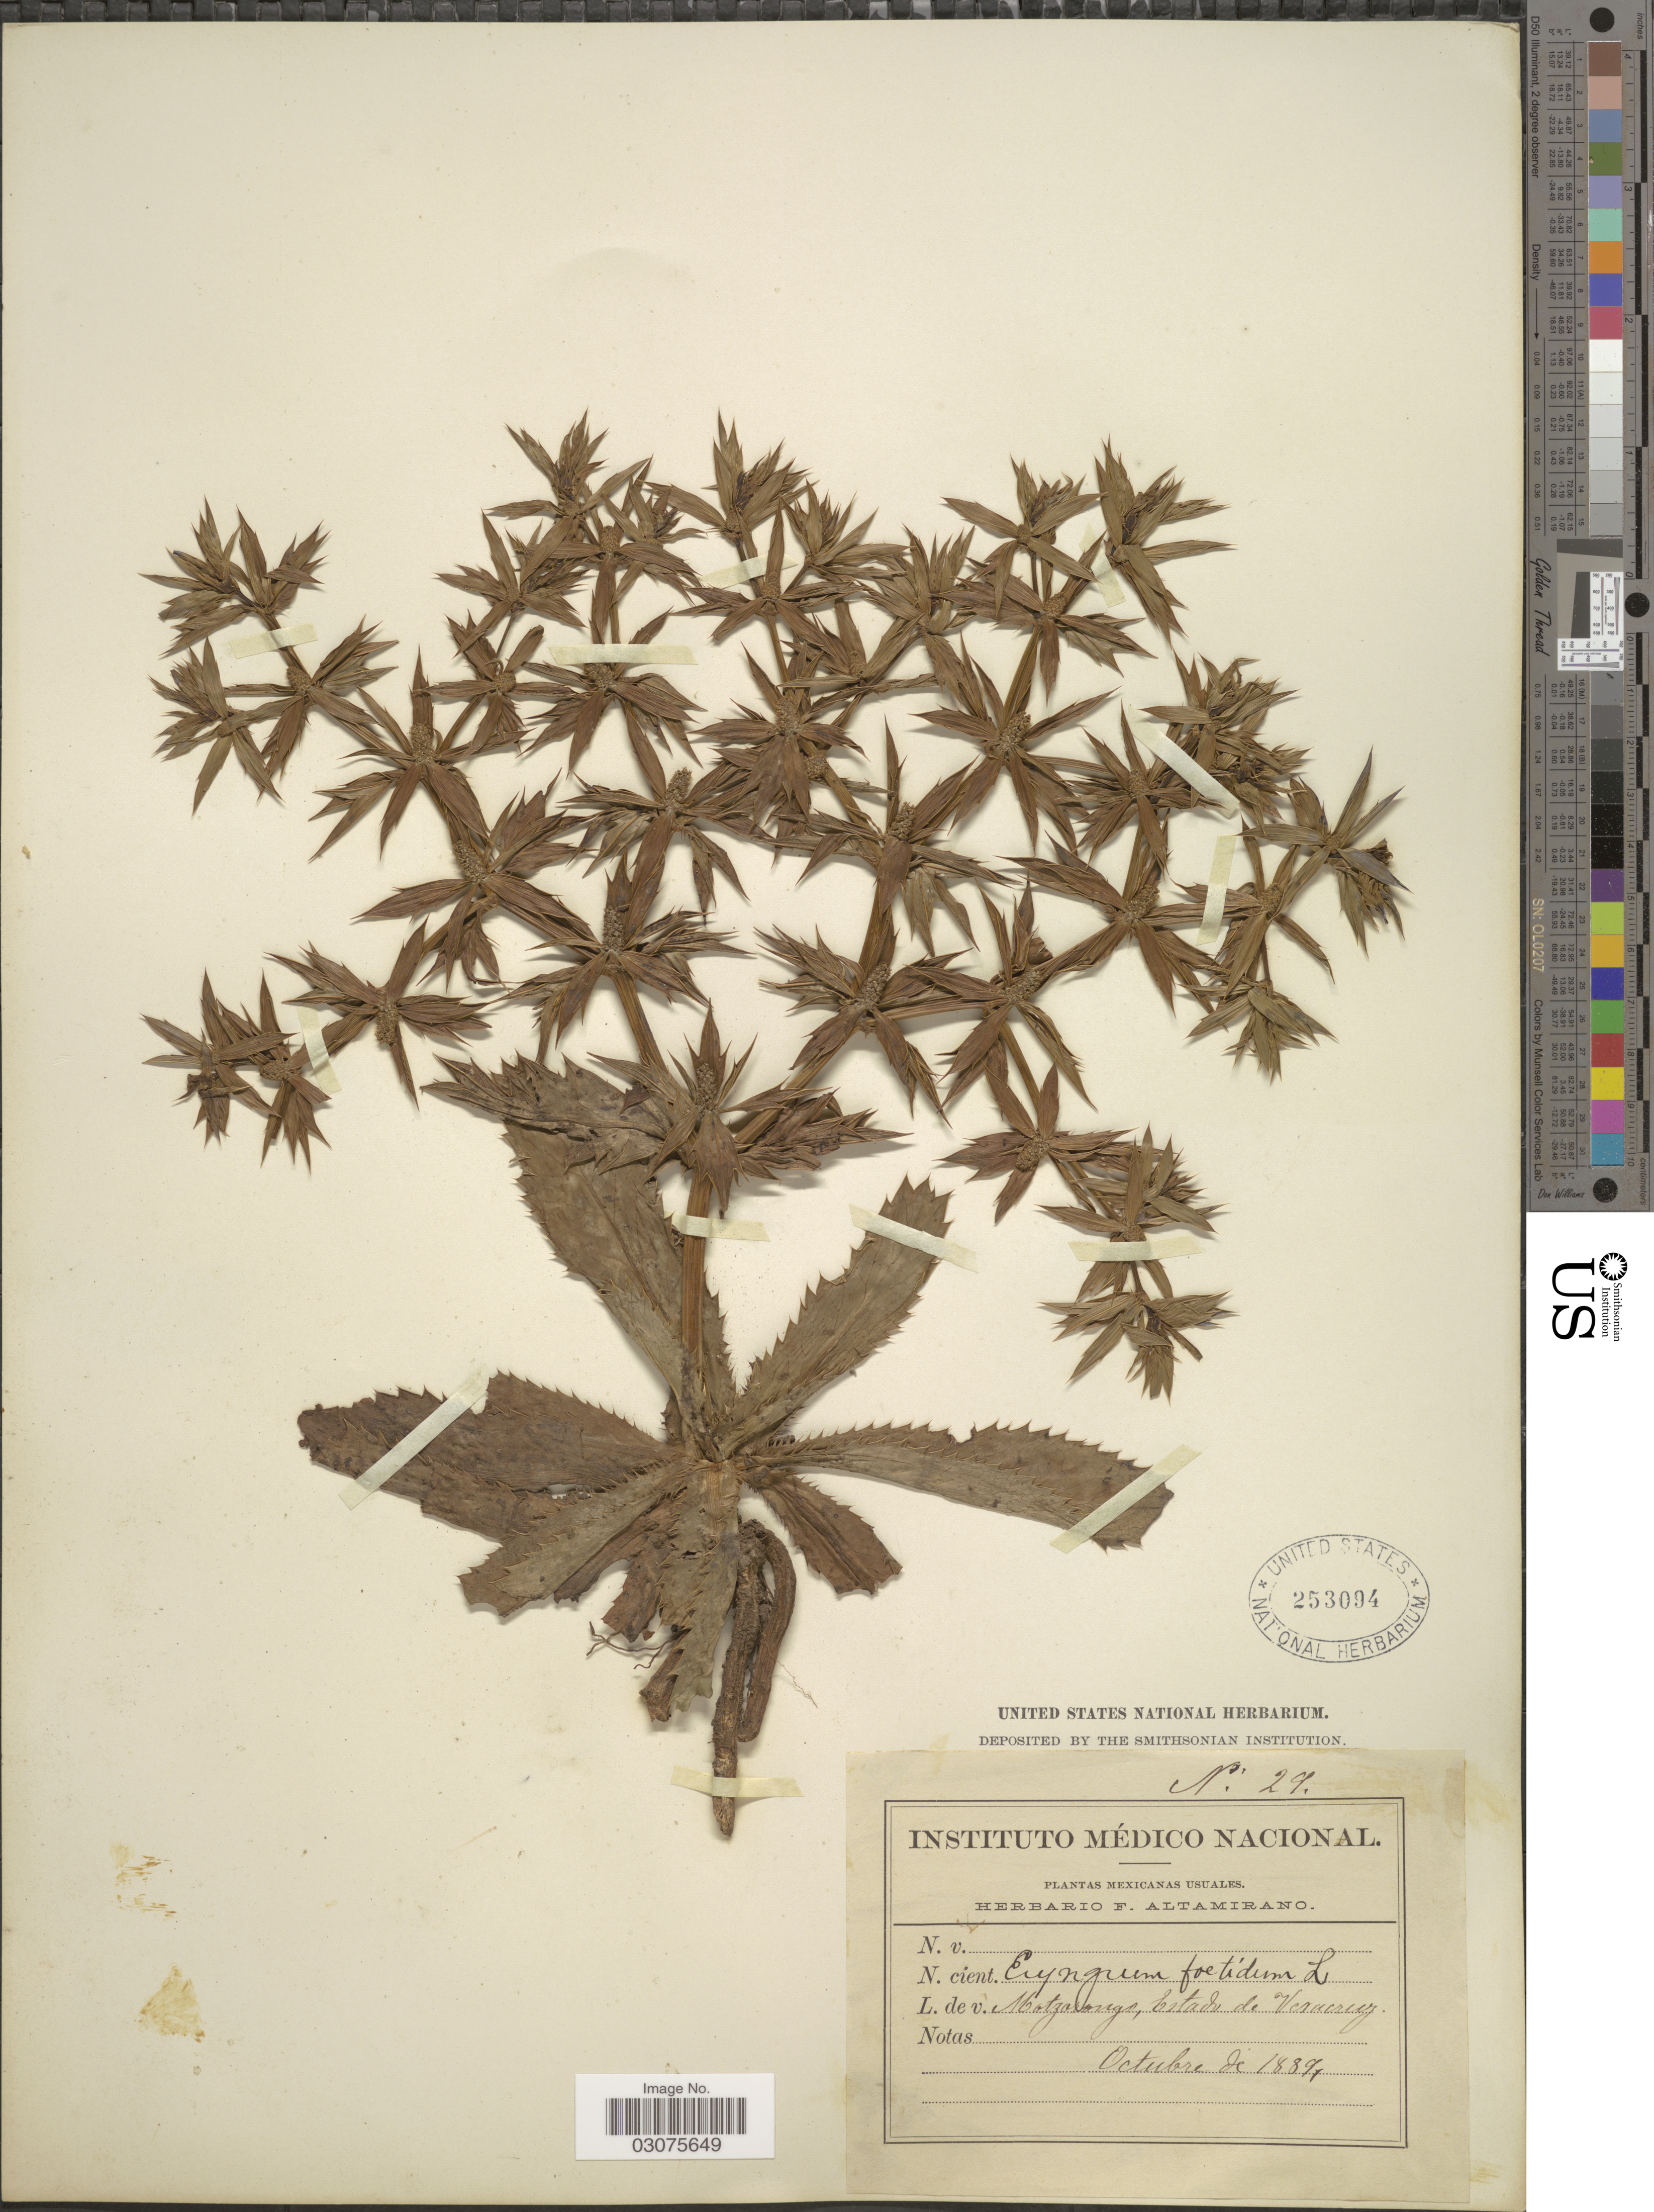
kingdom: Plantae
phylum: Tracheophyta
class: Magnoliopsida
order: Apiales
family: Apiaceae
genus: Eryngium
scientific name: Eryngium foetidum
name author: L.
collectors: Ex herb. F. Altamirano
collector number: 29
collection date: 1889-10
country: Mexico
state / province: Veracruz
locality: Motzorongo. Estado de Veracruz.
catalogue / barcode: US 253094